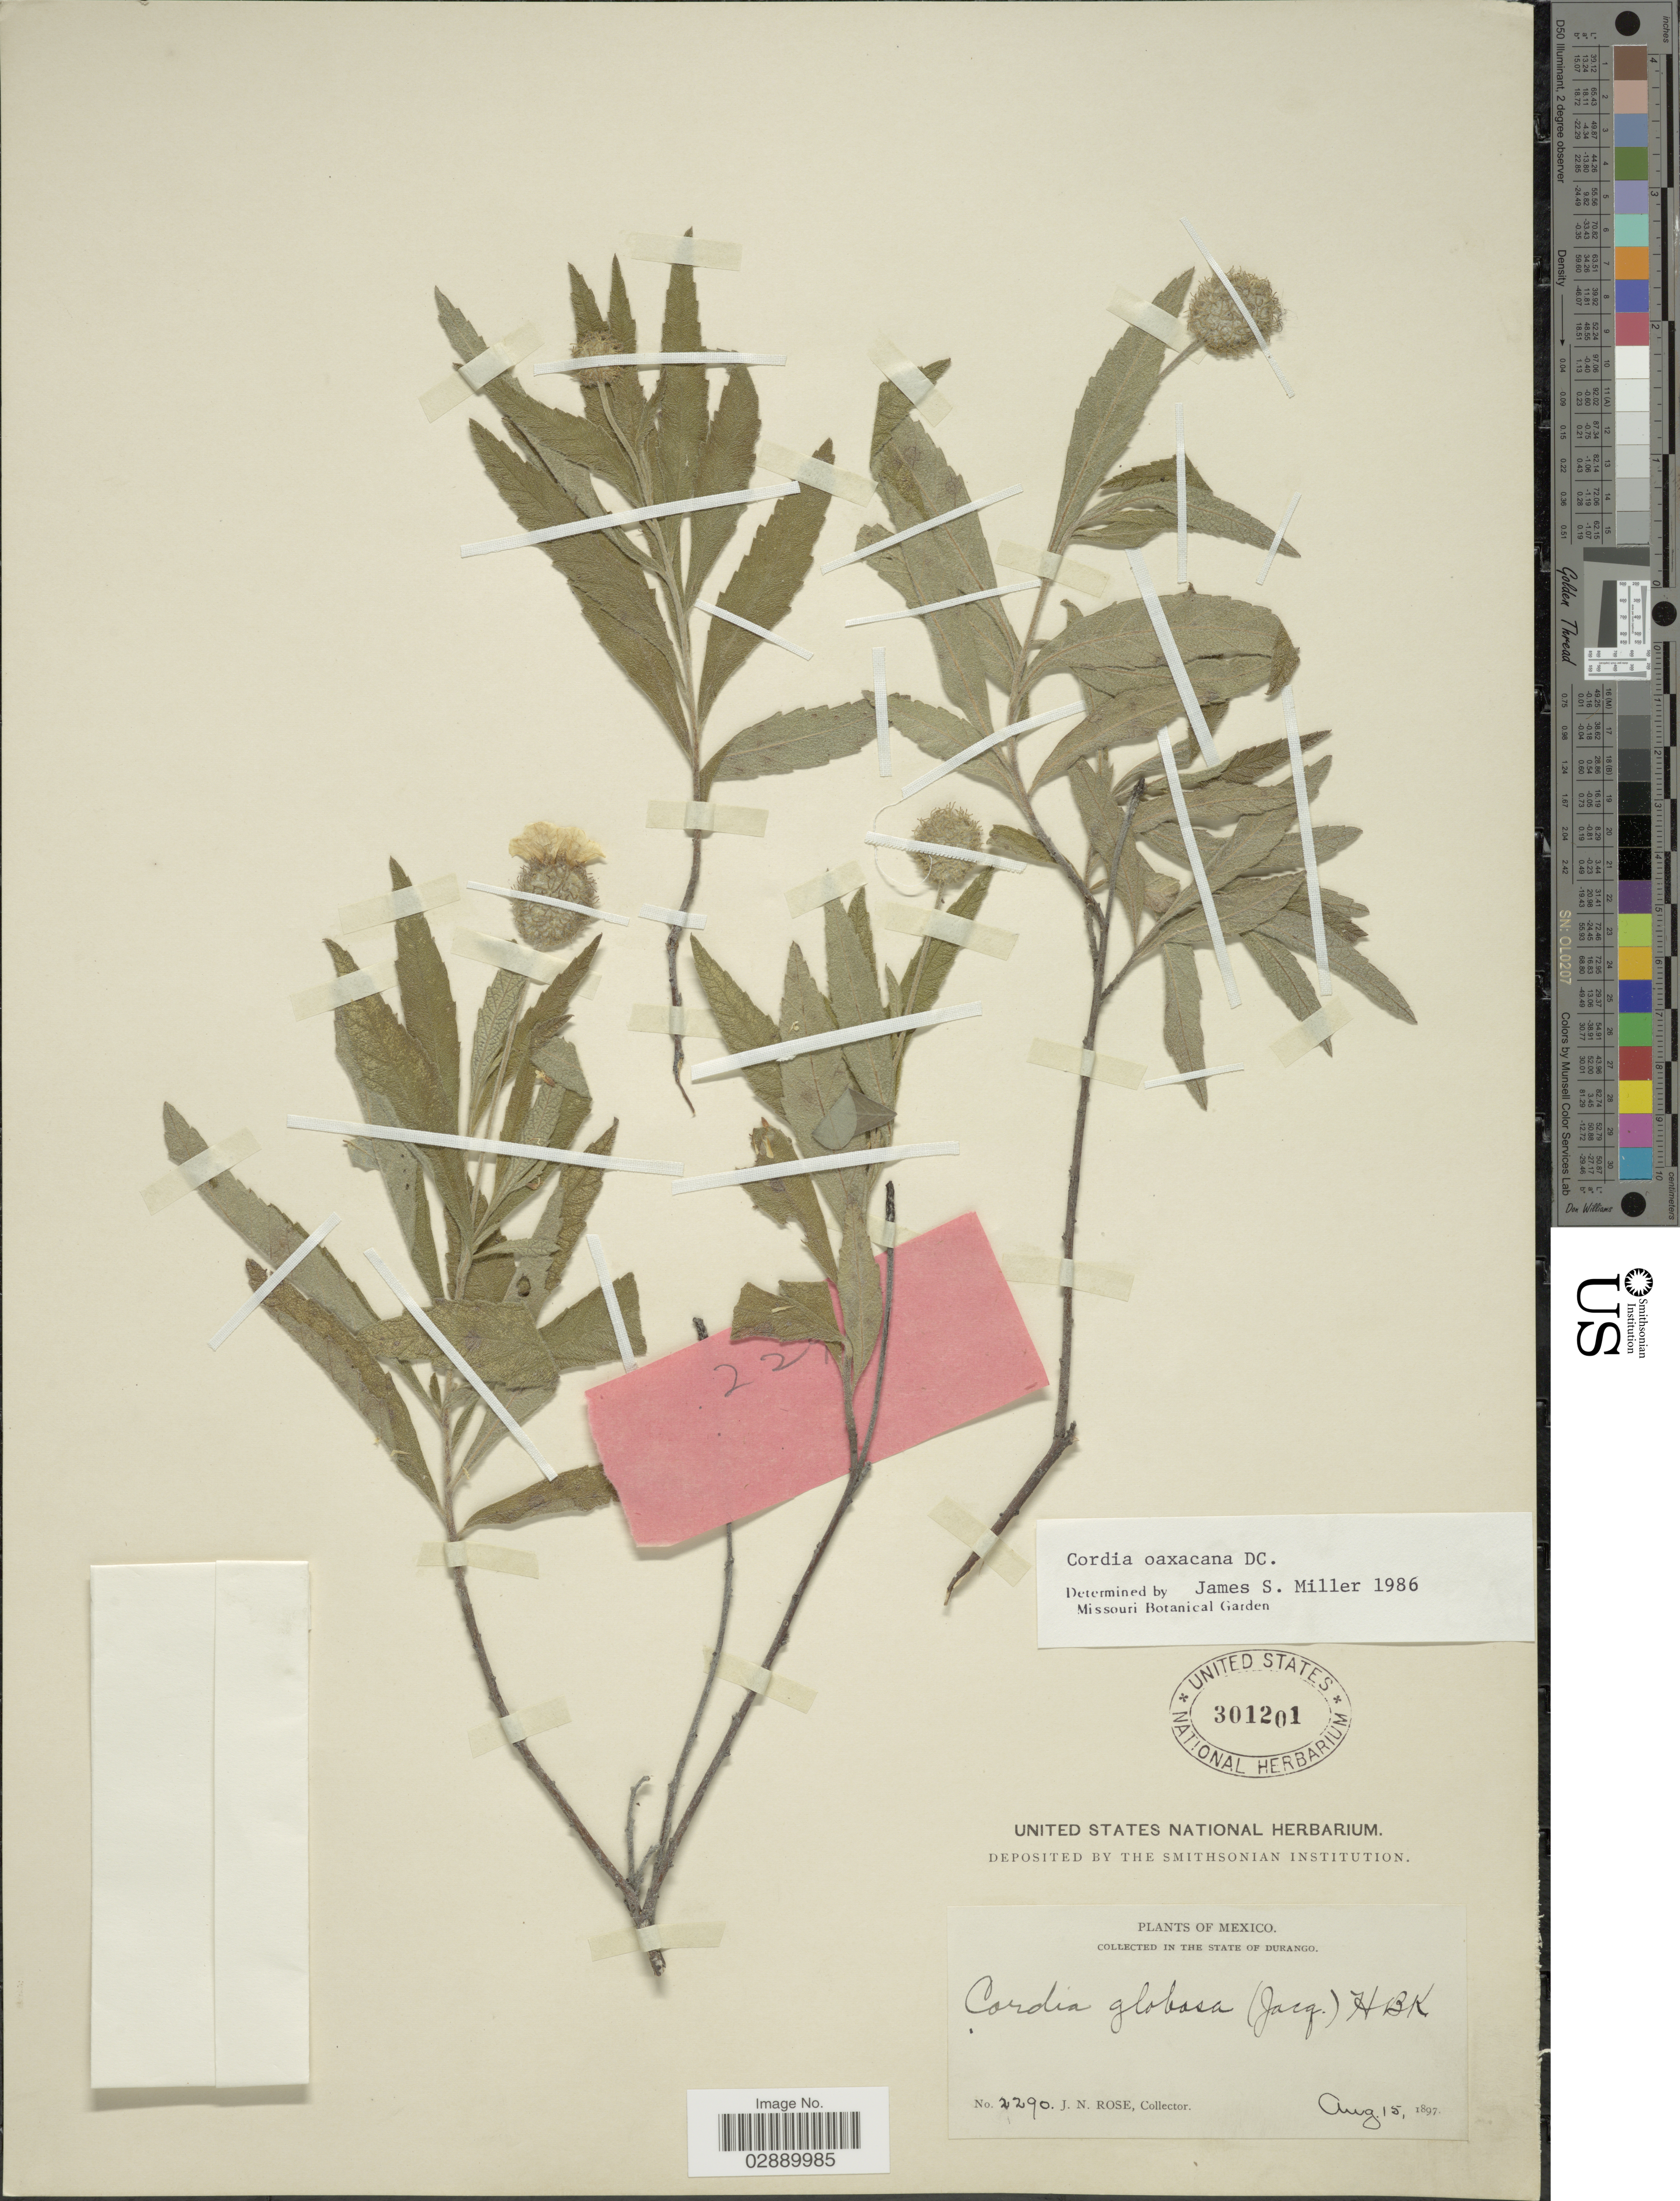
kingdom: Plantae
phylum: Tracheophyta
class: Magnoliopsida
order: Boraginales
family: Cordiaceae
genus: Cordia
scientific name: Cordia oaxacana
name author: A. DC.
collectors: J. N. Rose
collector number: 2290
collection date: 1897-08-15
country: Mexico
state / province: Durango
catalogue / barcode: US 301201